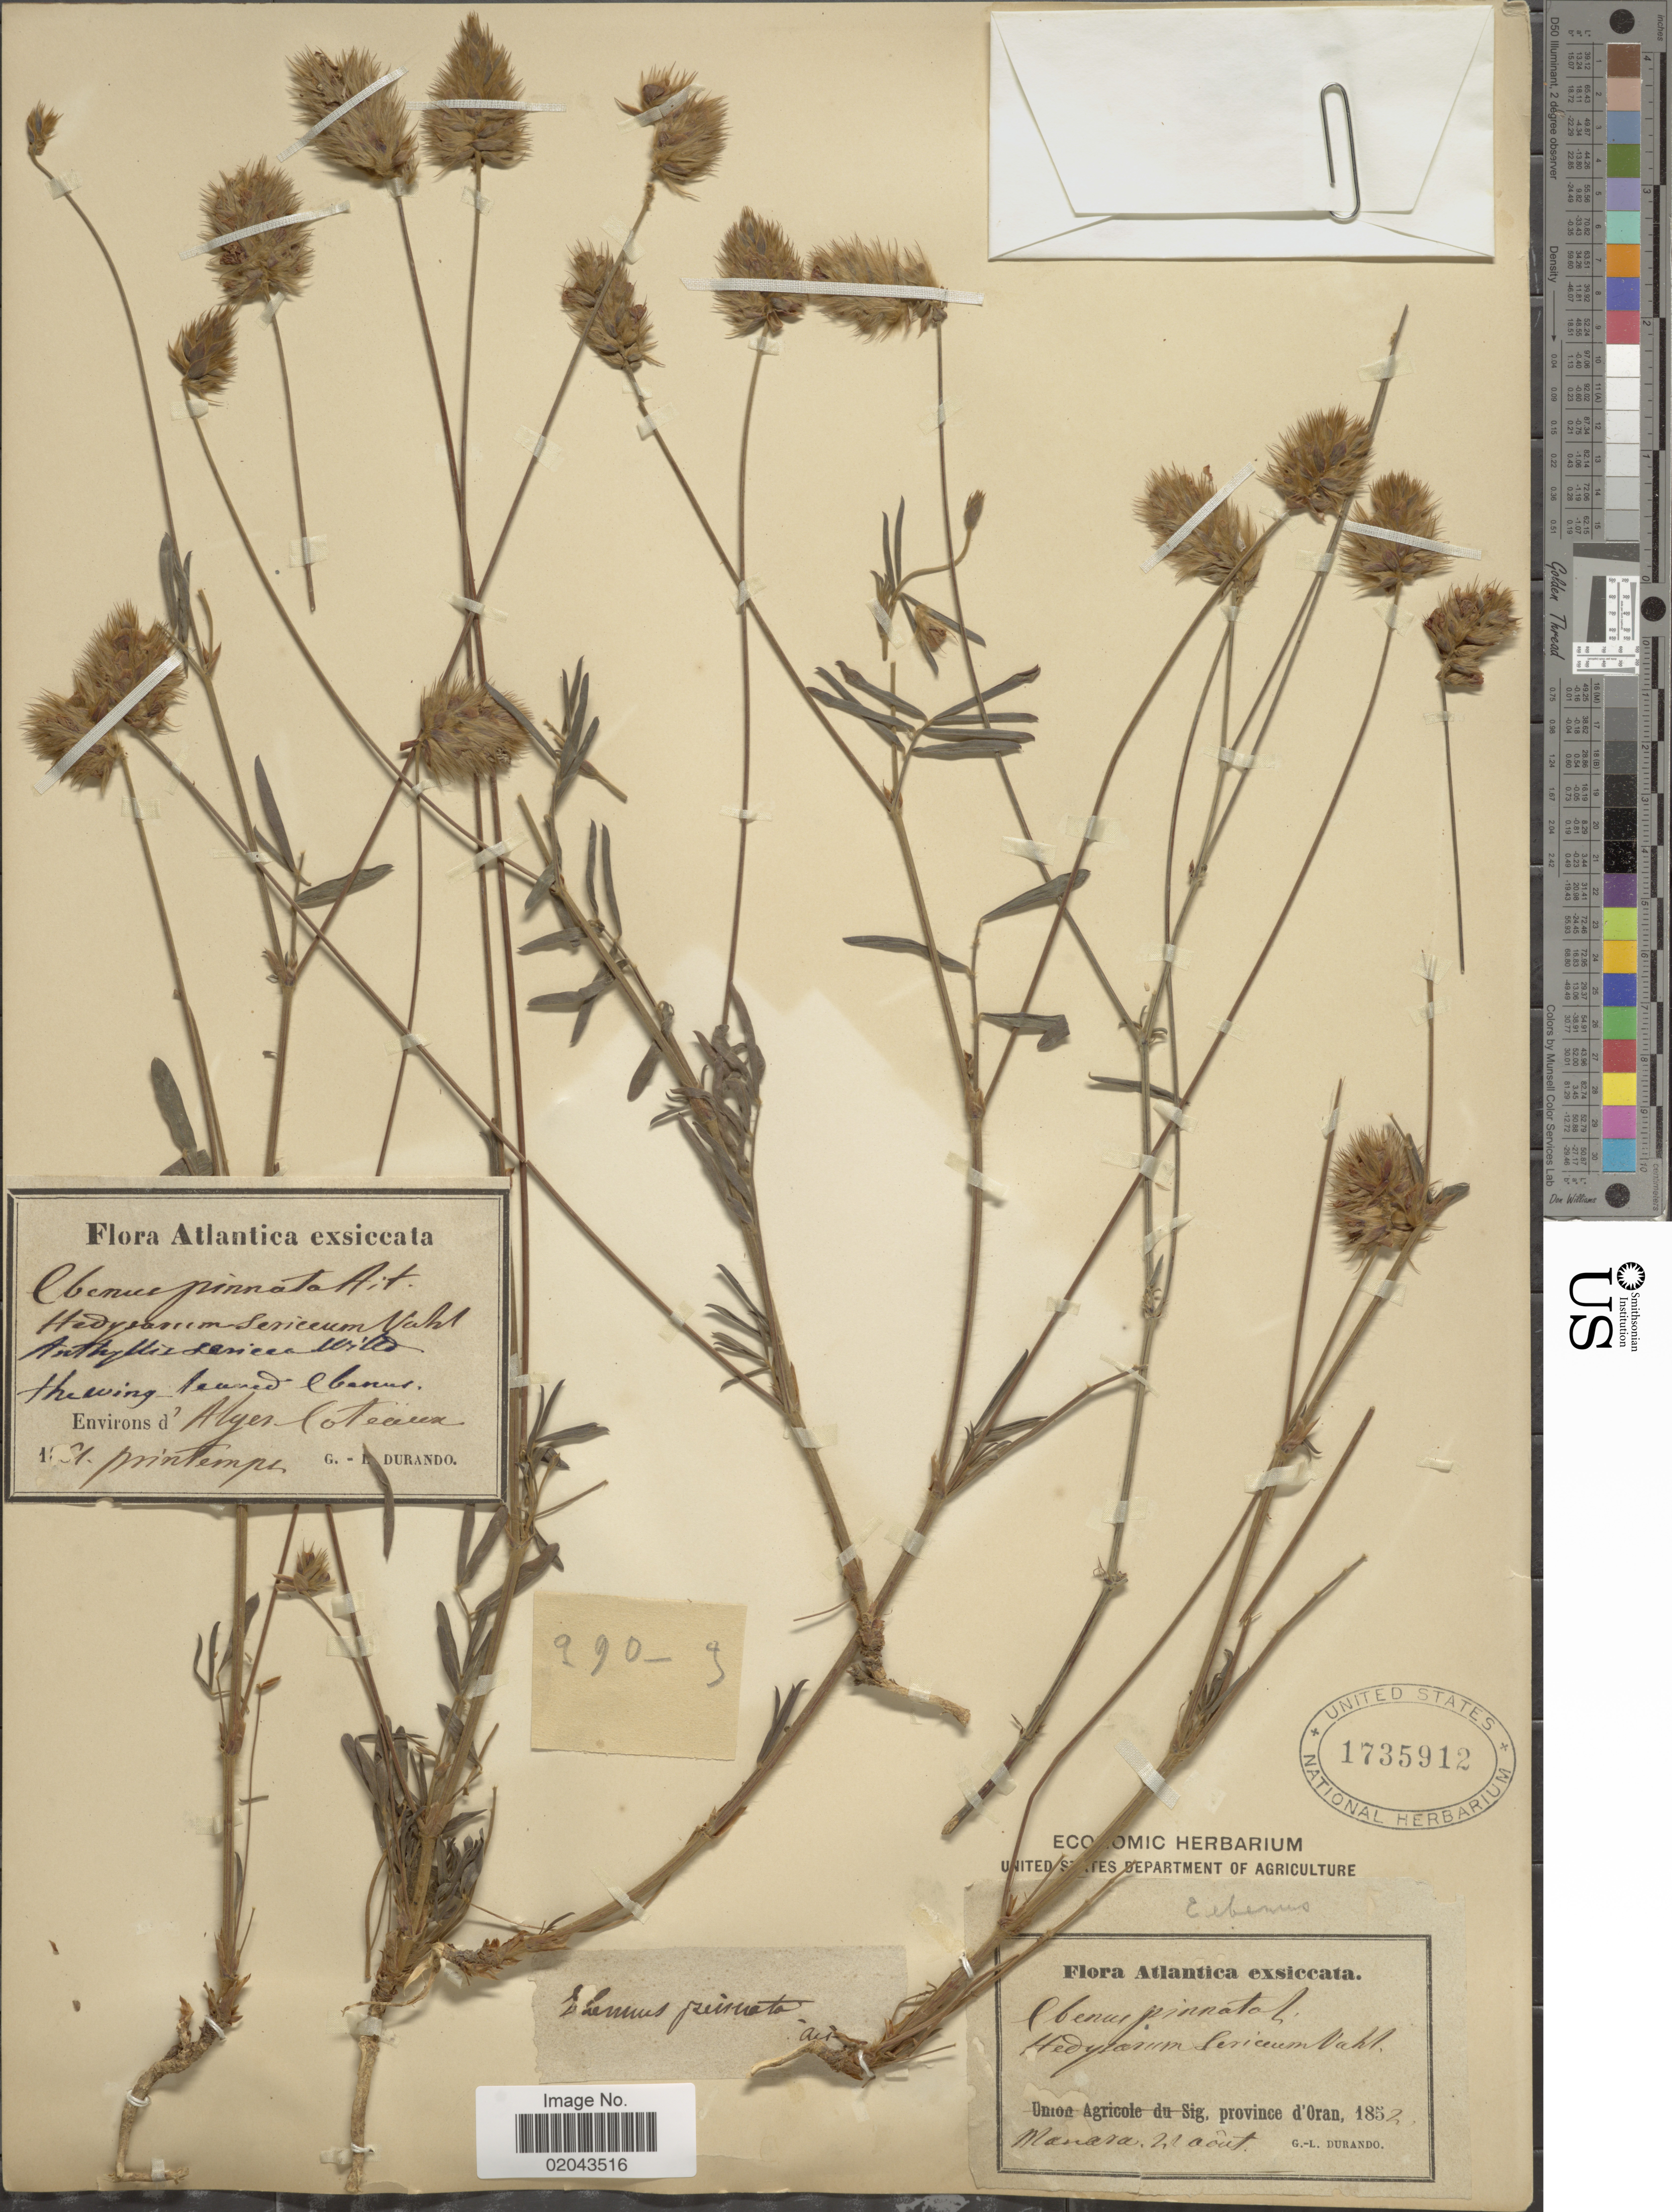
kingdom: Plantae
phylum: Tracheophyta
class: Magnoliopsida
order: Fabales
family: Fabaceae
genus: Ebenus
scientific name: Ebenus pinnata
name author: Aiton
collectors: G. Durando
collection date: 1852-08-21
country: Algeria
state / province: Oran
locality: Province d'Oran, Manara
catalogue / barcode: US 1735912